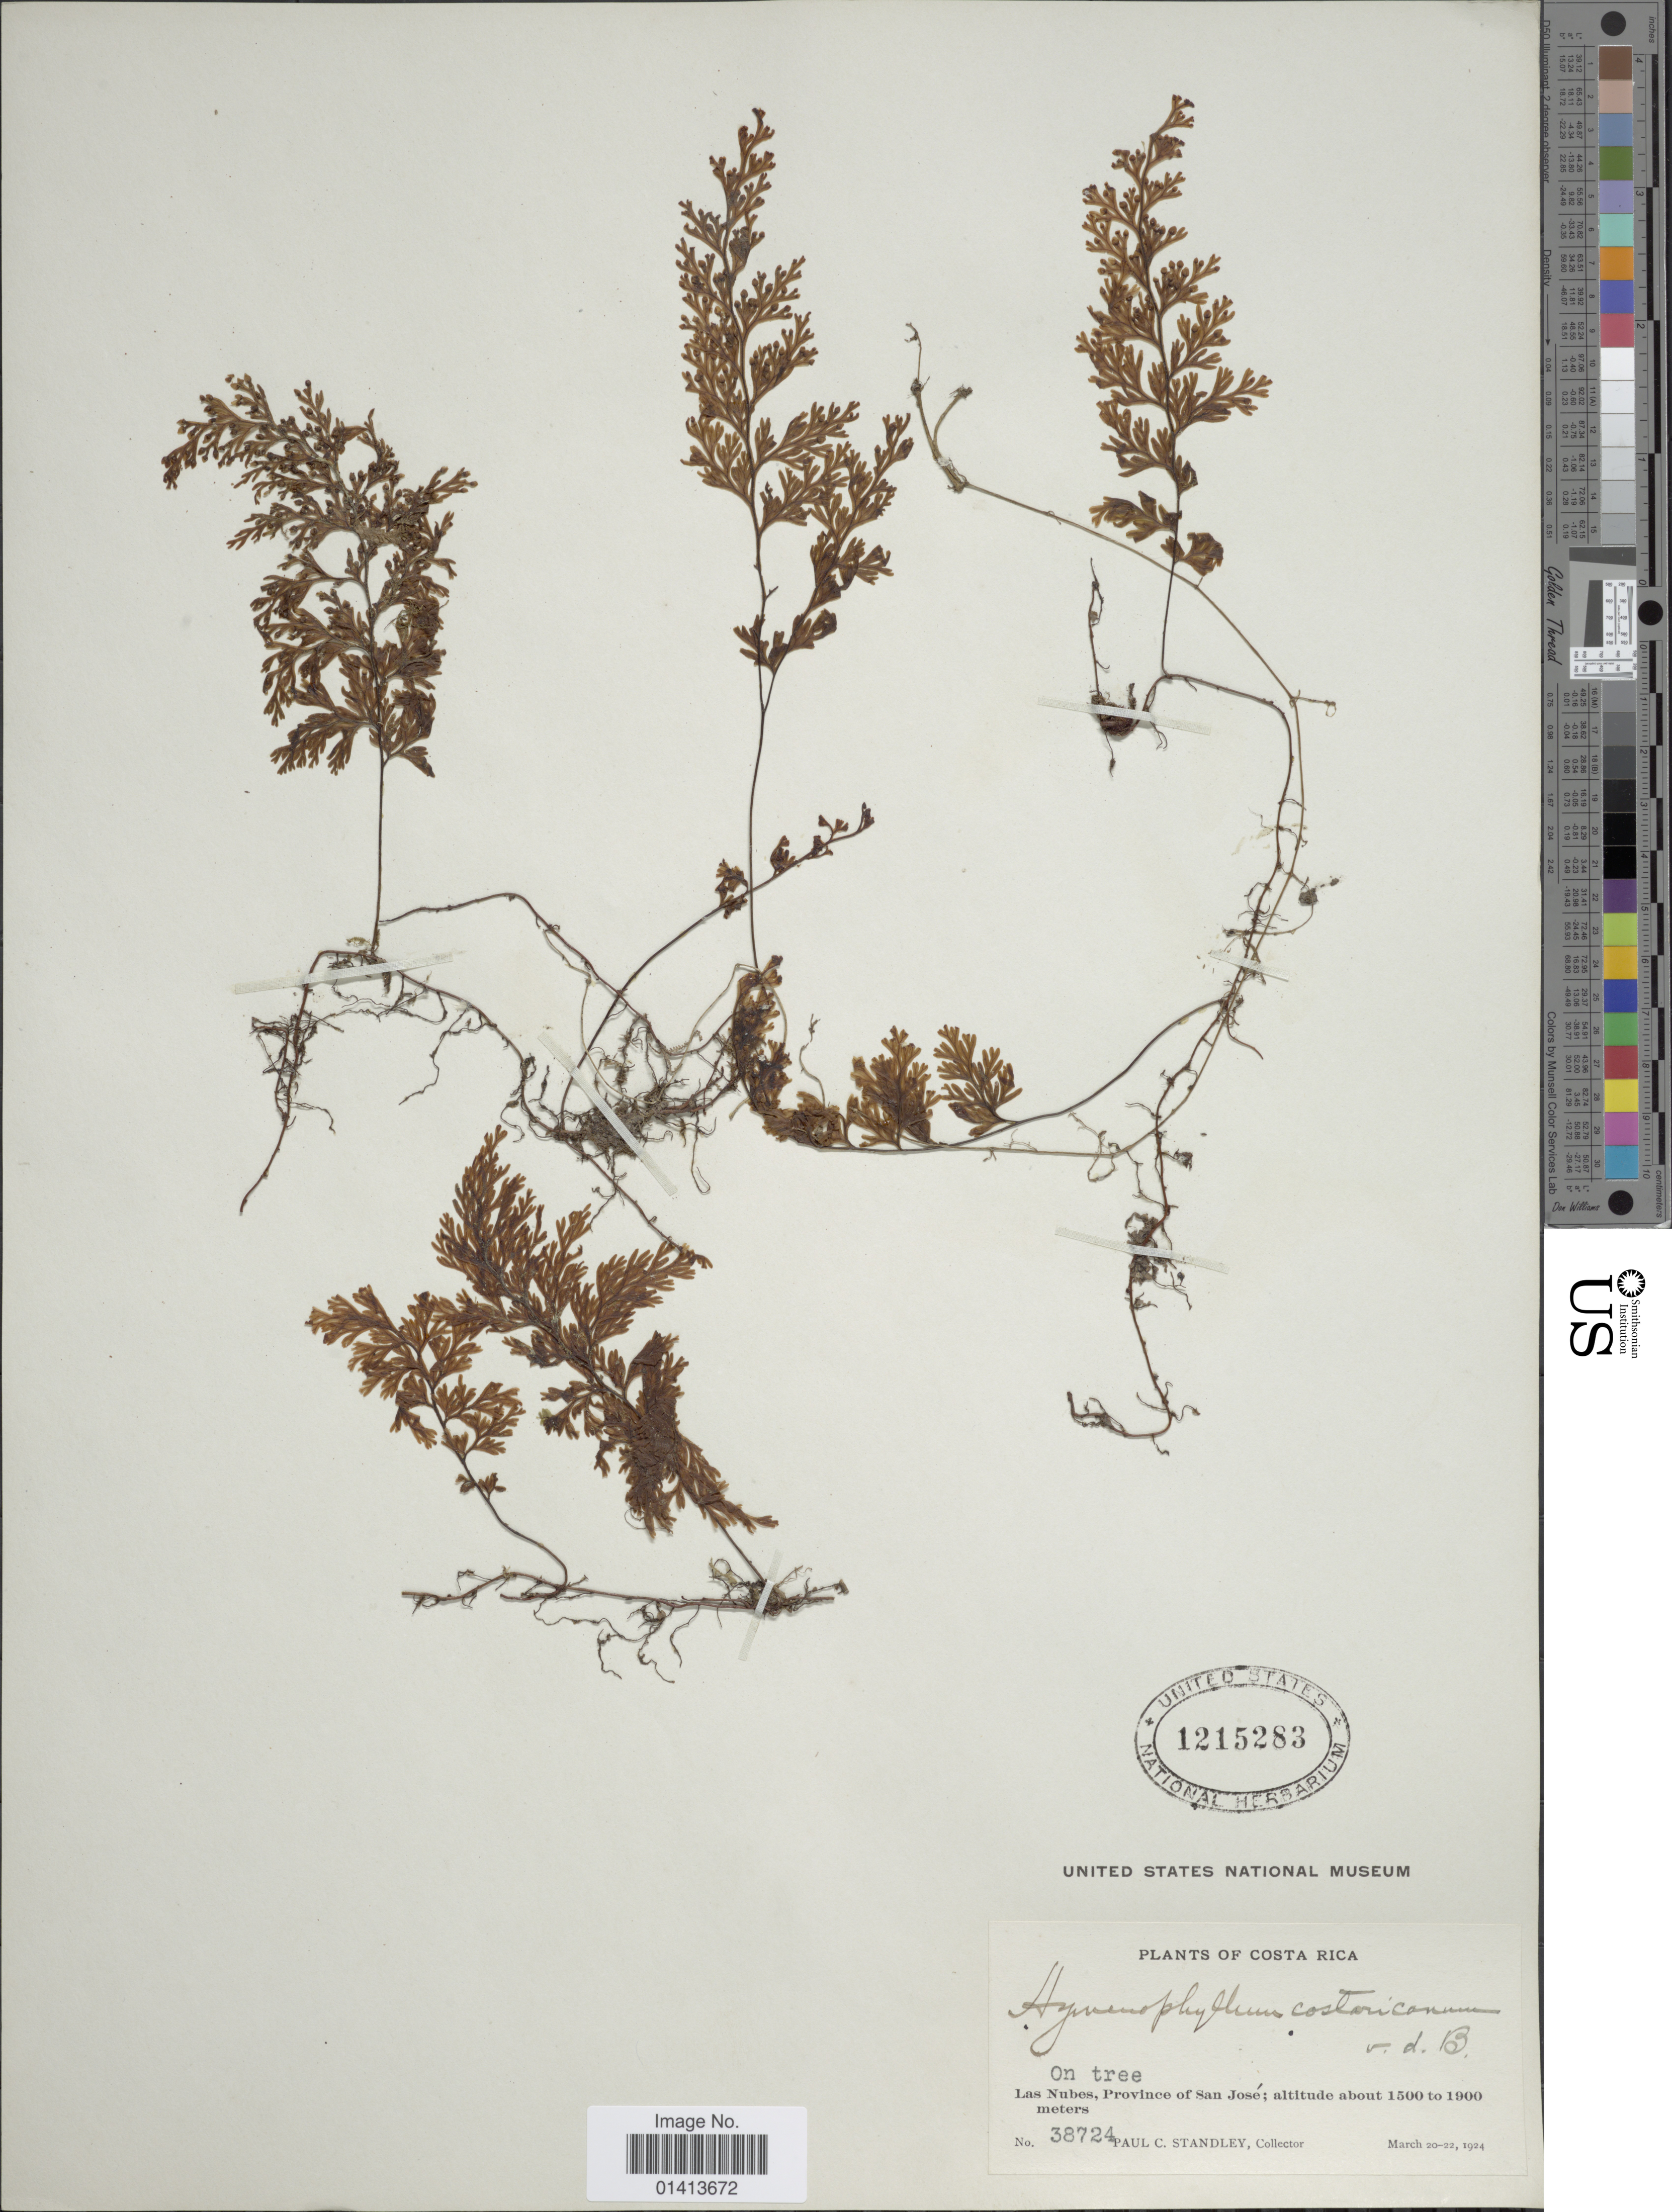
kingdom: Plantae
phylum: Tracheophyta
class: Polypodiopsida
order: Hymenophyllales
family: Hymenophyllaceae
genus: Hymenophyllum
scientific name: Hymenophyllum costaricanum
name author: Bosch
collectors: P. C. Standley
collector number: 38724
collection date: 1924-03-20/1924-03-24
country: Costa Rica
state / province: San José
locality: Las Nubes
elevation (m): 1500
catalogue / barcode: US 1215283